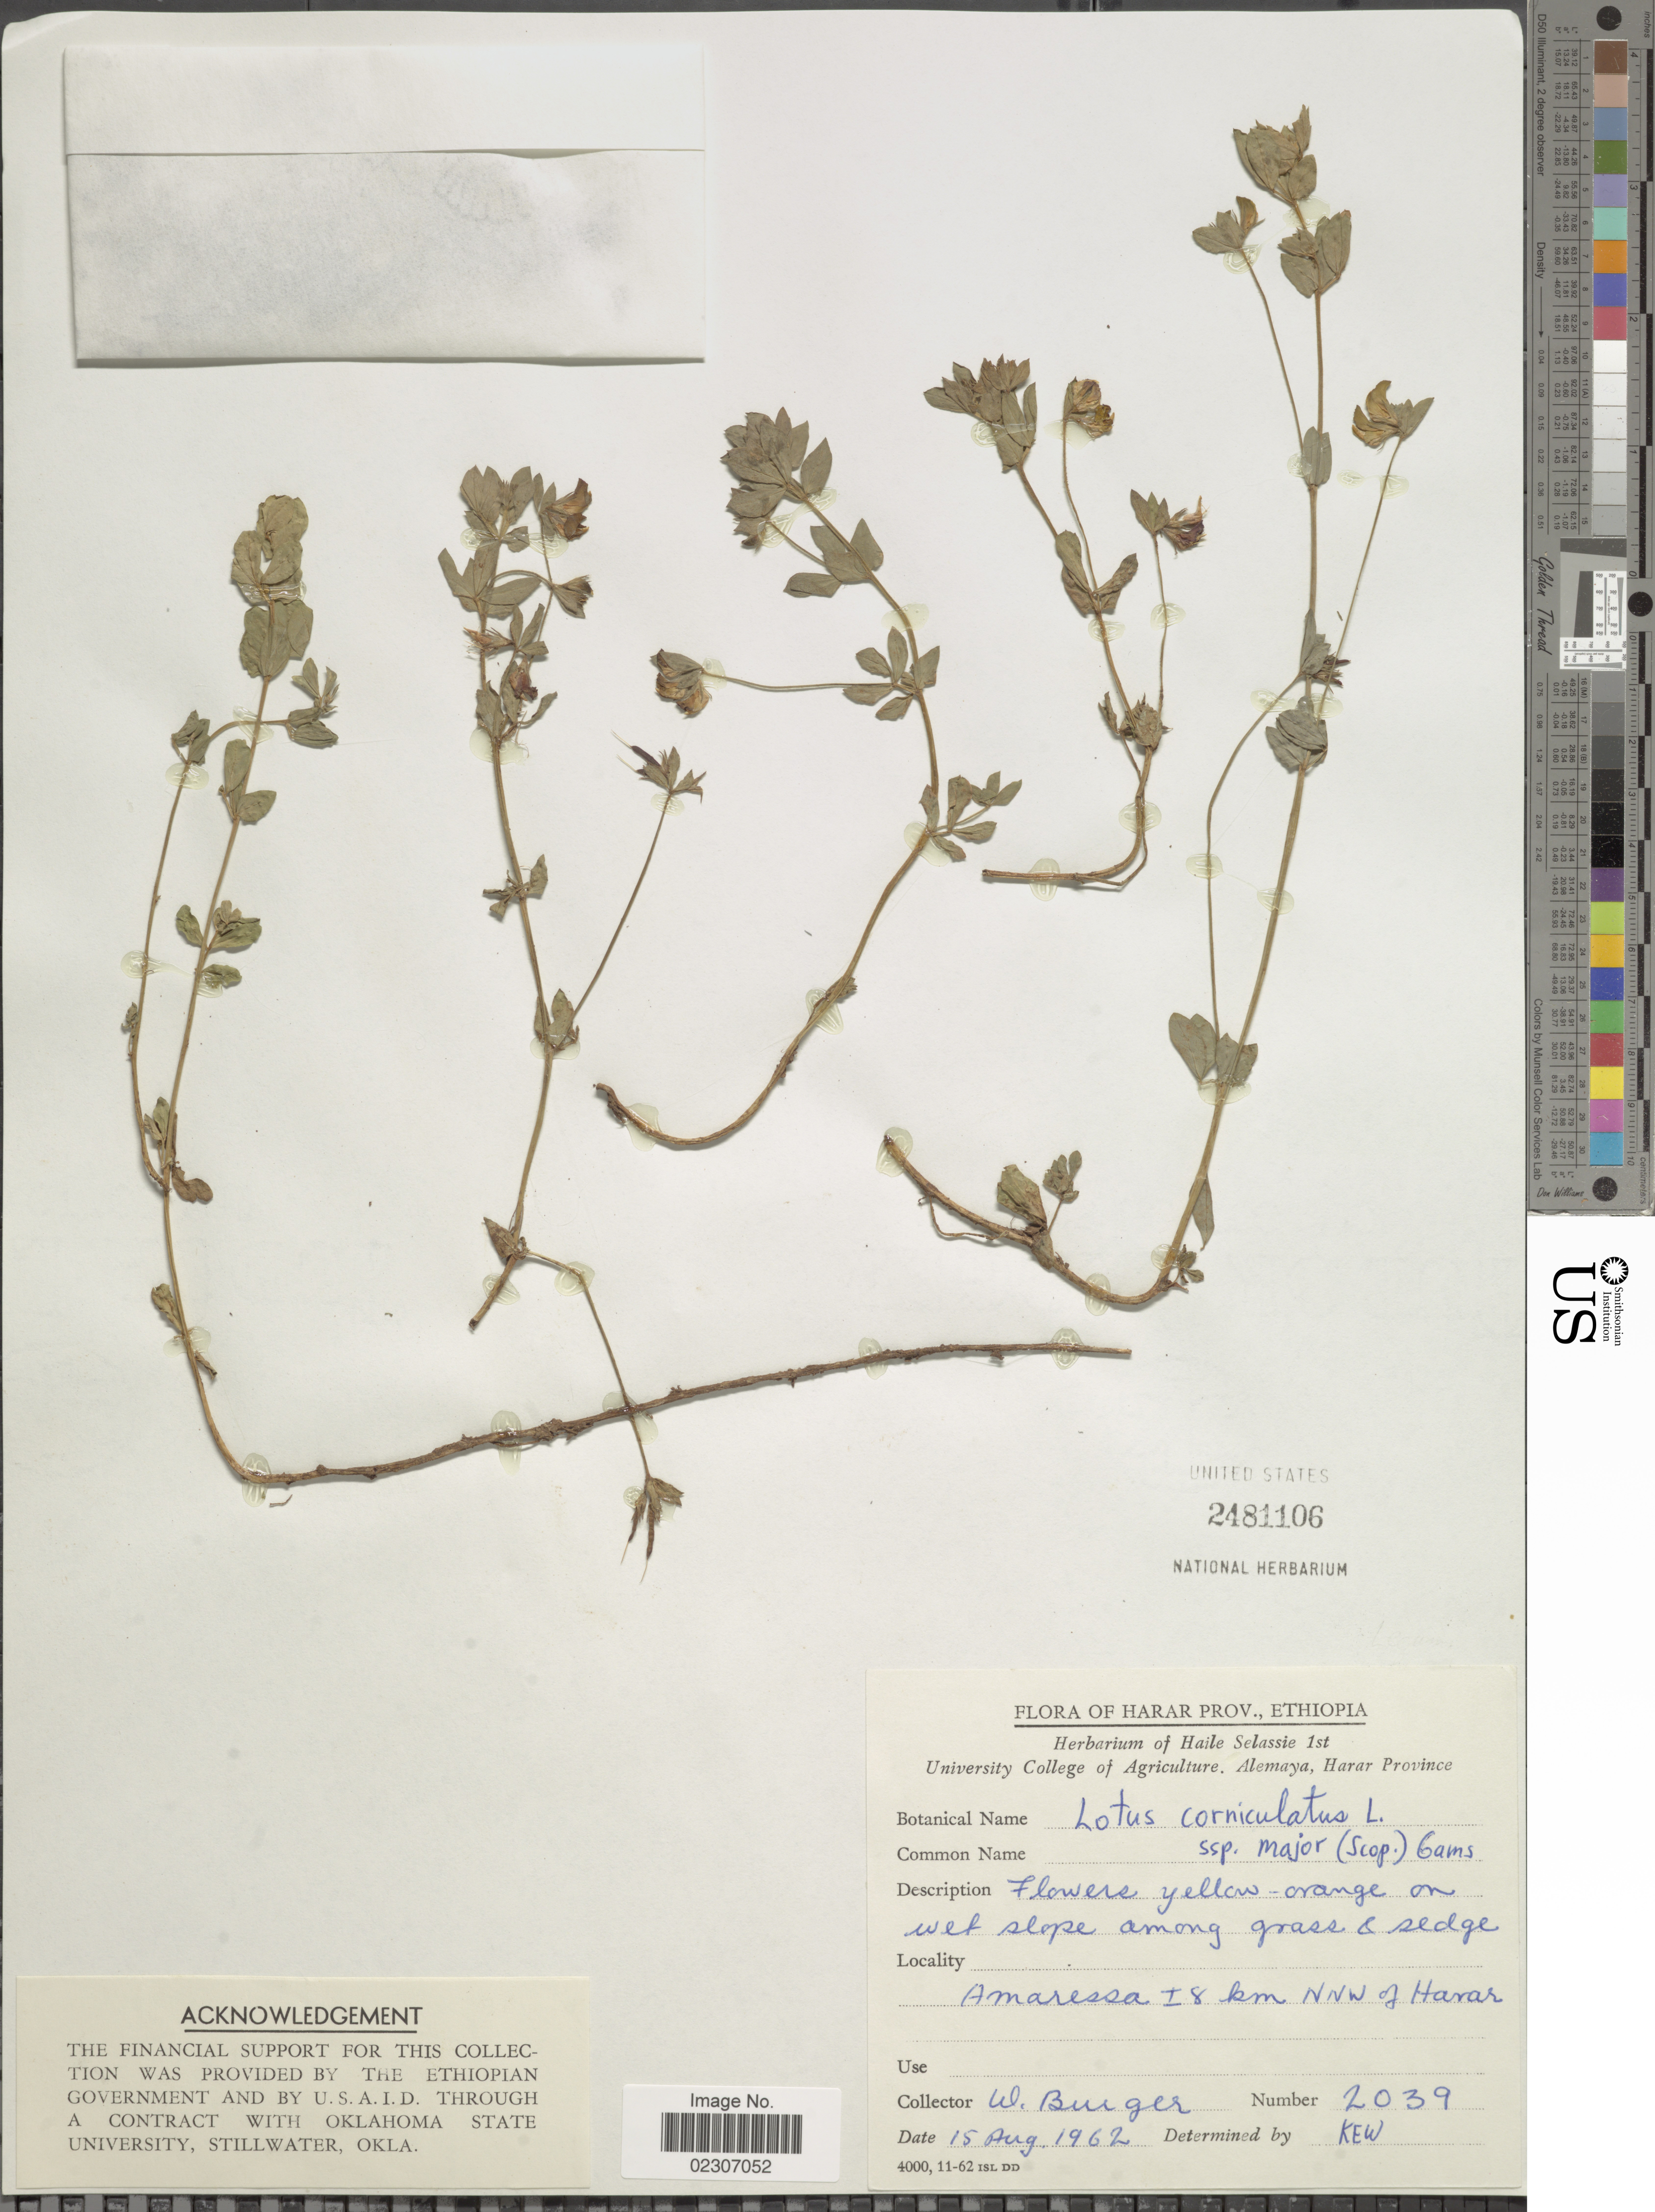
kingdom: Plantae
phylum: Tracheophyta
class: Magnoliopsida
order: Fabales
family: Fabaceae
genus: Lotus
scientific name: Lotus corniculatus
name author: L.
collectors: W. Burger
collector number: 2039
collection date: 1962-08-15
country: Ethiopia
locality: Harar Prov. Amaress ± 8 km NNW of Harar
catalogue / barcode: US 2481106